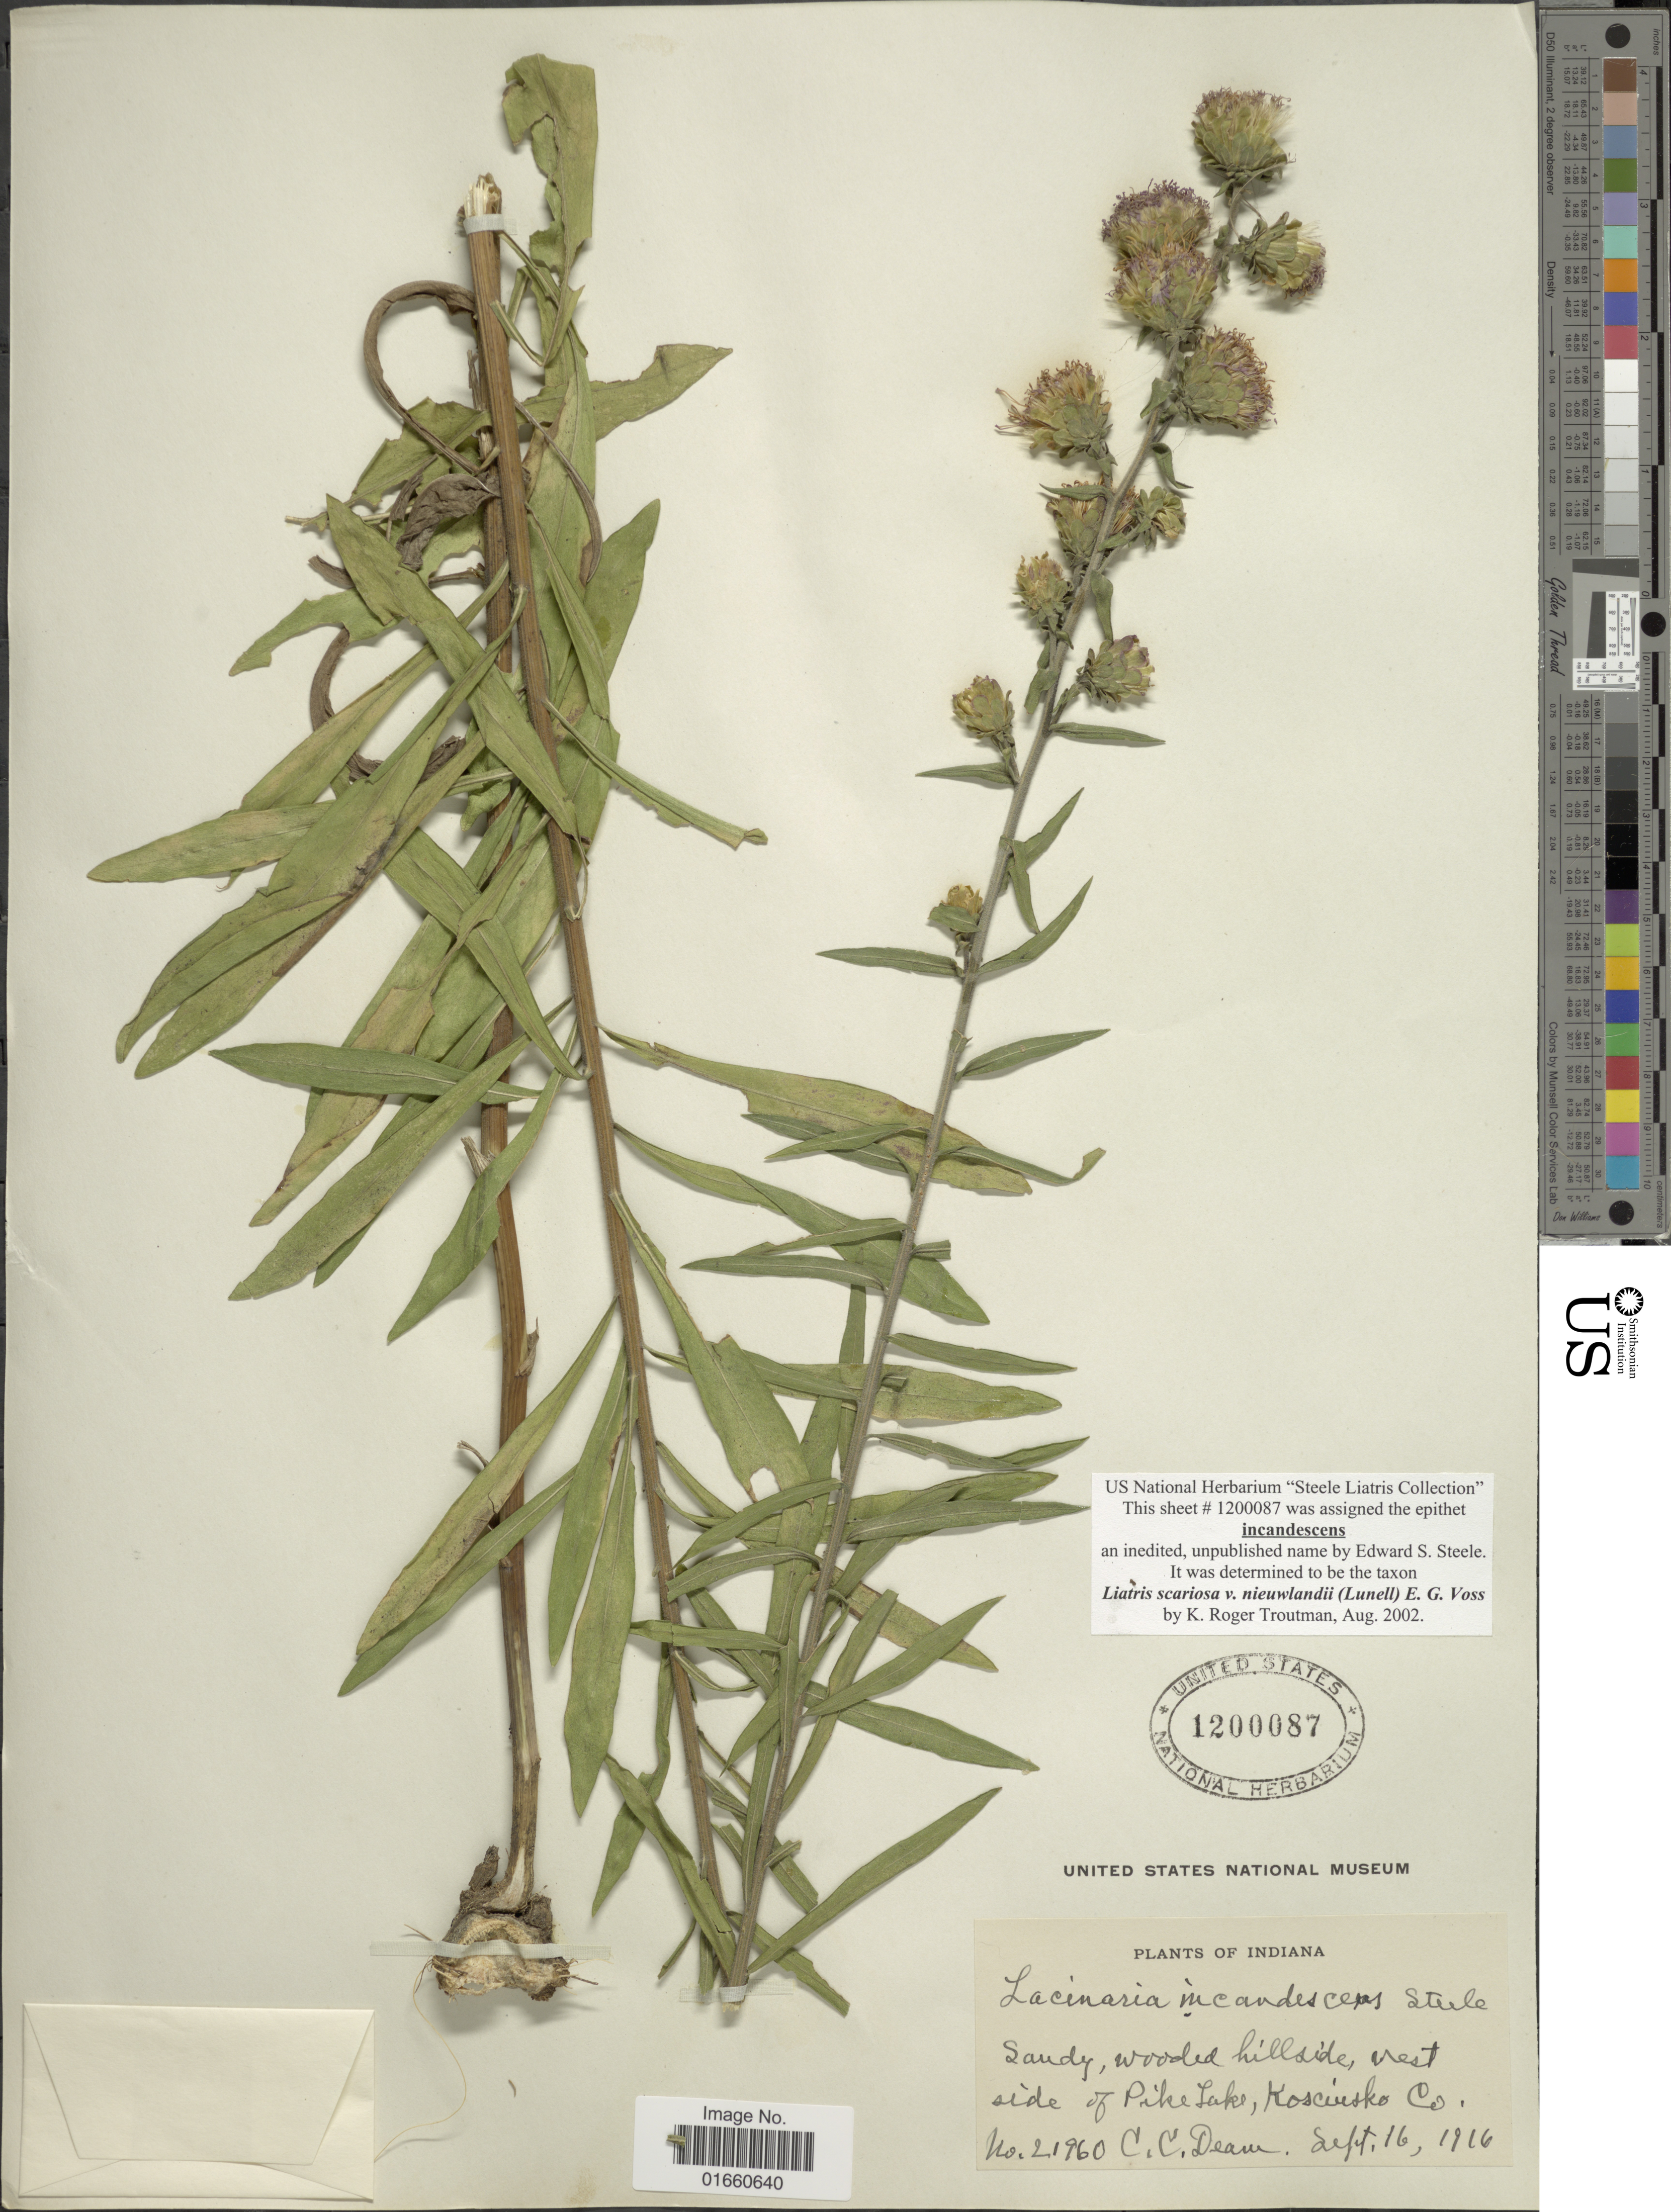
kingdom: Plantae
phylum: Tracheophyta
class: Magnoliopsida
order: Asterales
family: Asteraceae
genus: Liatris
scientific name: Liatris scariosa var. nieuwlandii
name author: (Lunell) E.G. Voss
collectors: C. C. Deam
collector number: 21960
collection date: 1916-09-16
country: United States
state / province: Indiana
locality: Sandy wooded hillside, west side of Pike Lake, Kosciusko Co.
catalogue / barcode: US 1200087